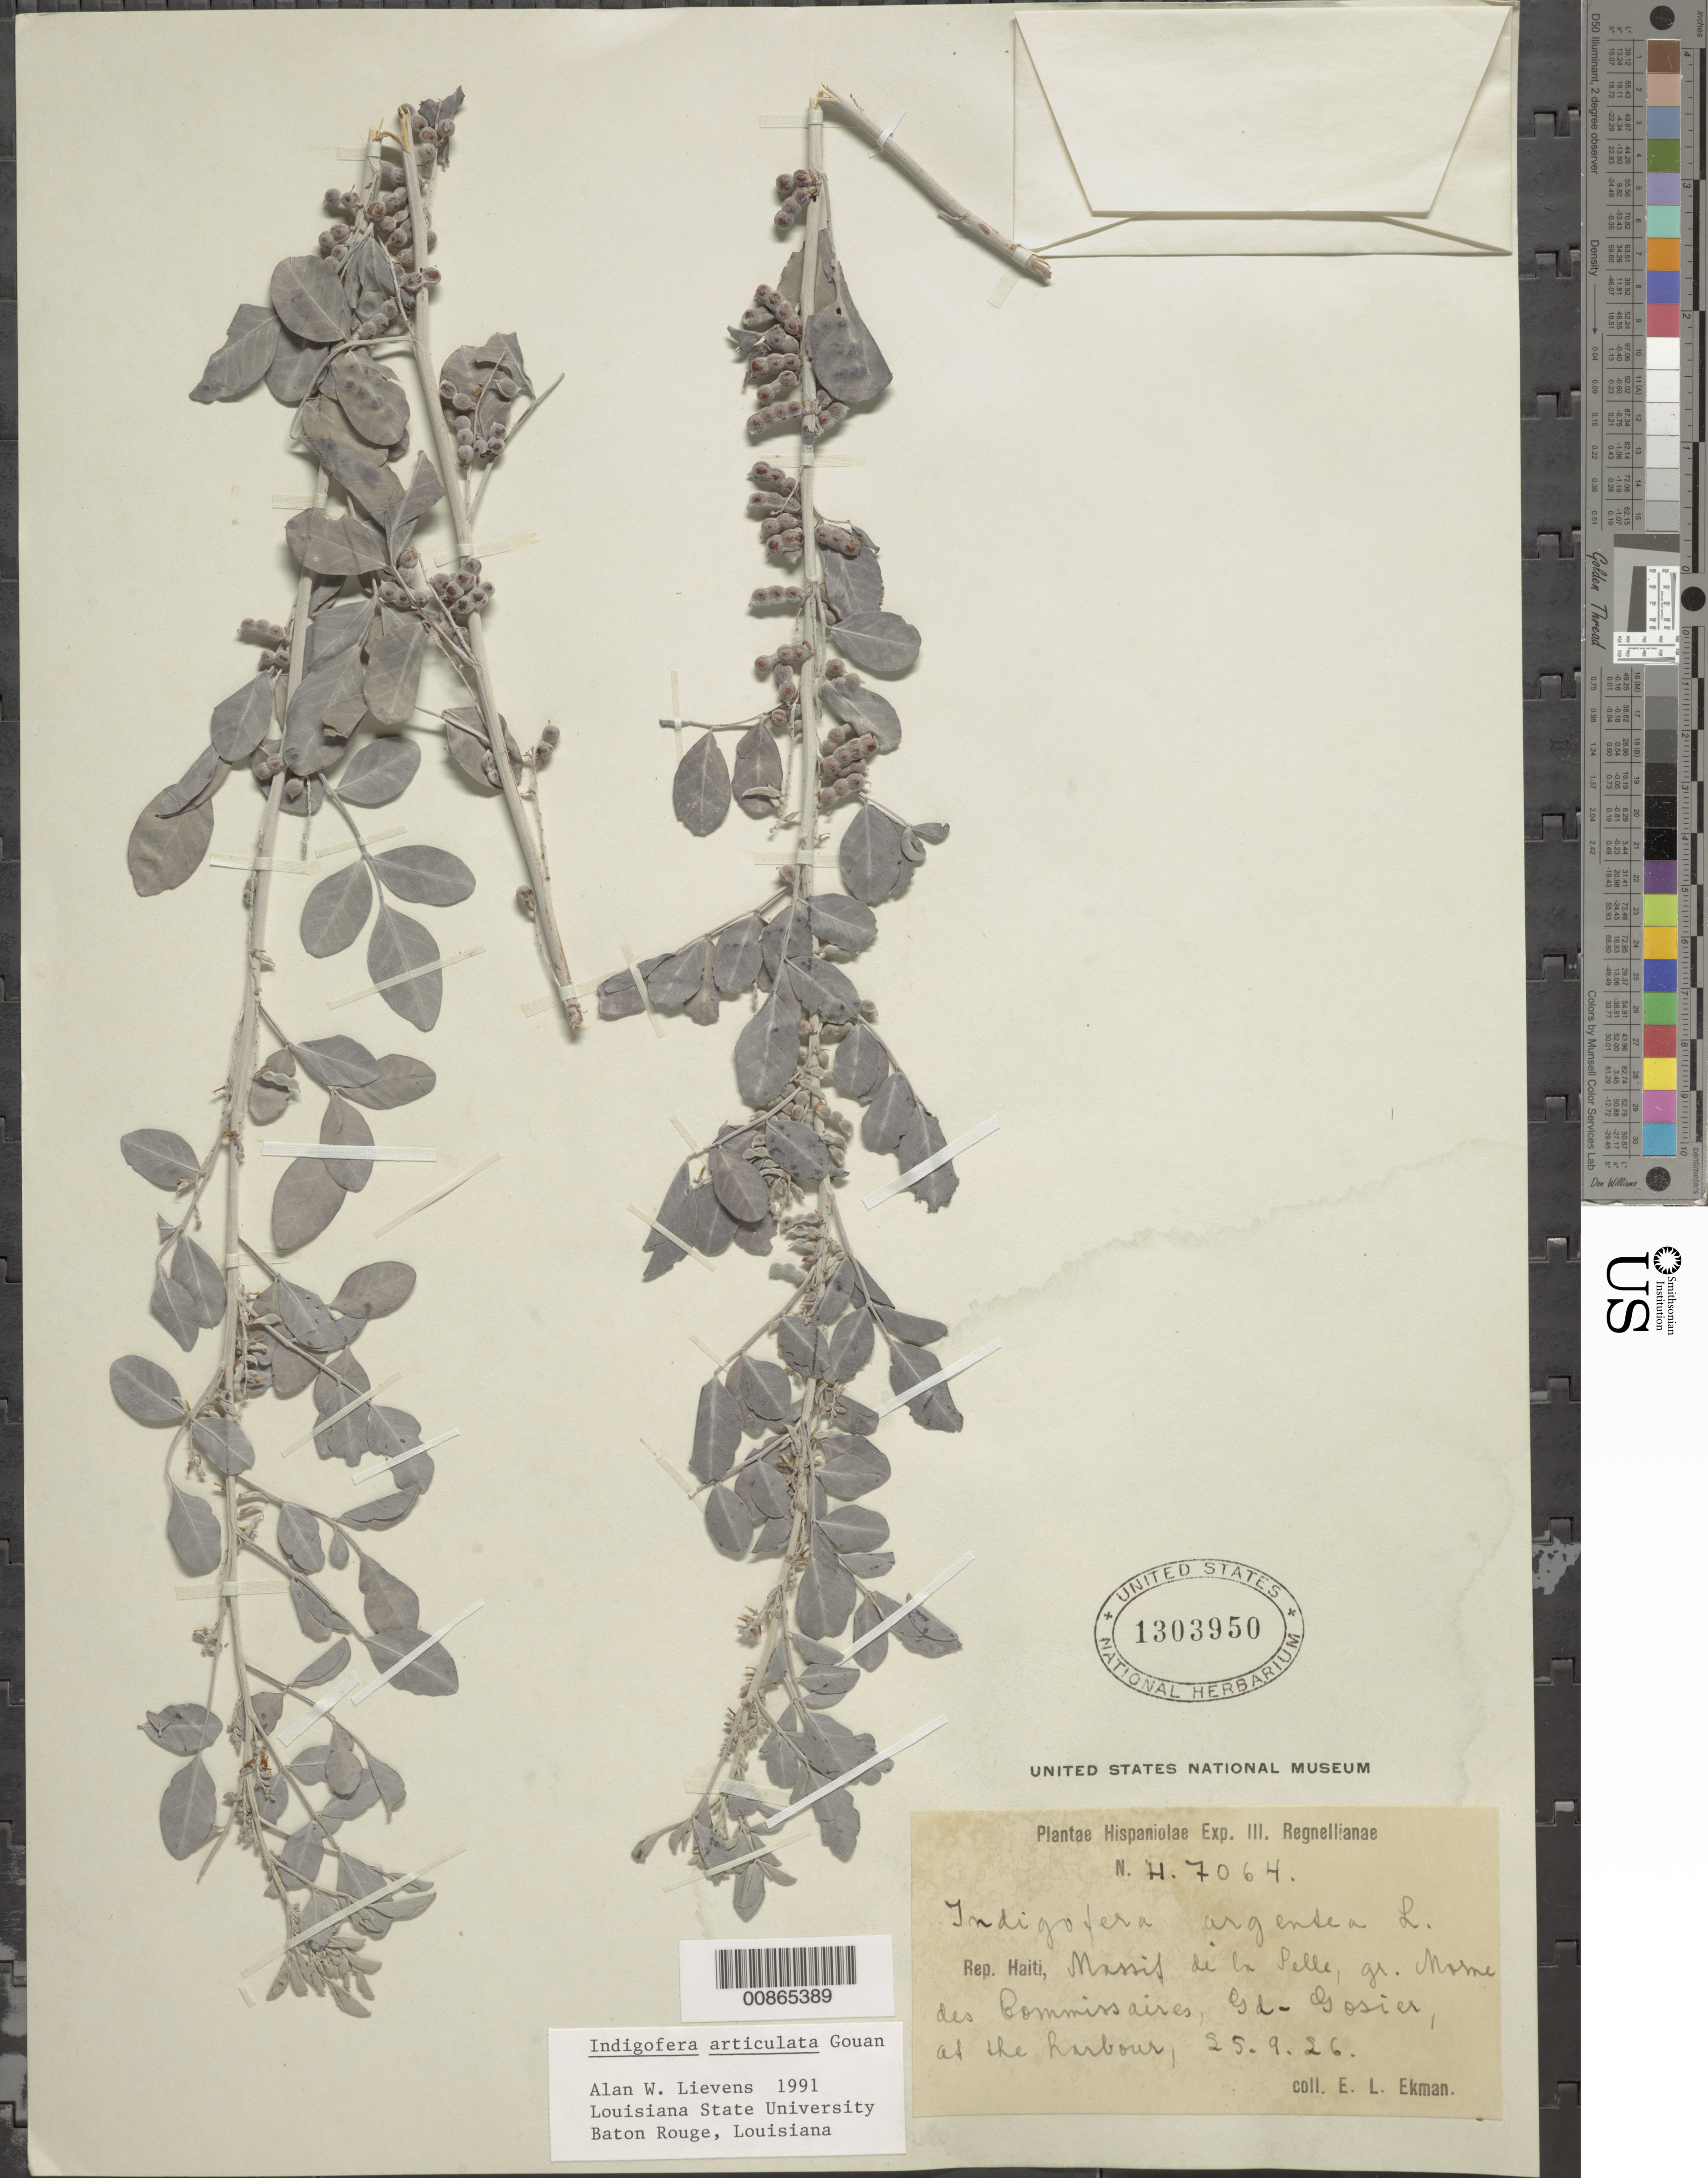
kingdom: Plantae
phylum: Tracheophyta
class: Magnoliopsida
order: Fabales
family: Fabaceae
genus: Indigofera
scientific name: Indigofera articulata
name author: Gouan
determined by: Lievens, A. W., (LSU), Louisiana State University Herbarium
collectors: E. L. Ekman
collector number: H 7064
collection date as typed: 25 Sep 1926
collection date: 1926-09-25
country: Haiti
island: Hispaniola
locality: Massif de la Selle, gr. M. des Commissaires, Gd. Gosier, at the harbour.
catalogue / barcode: US 1303950